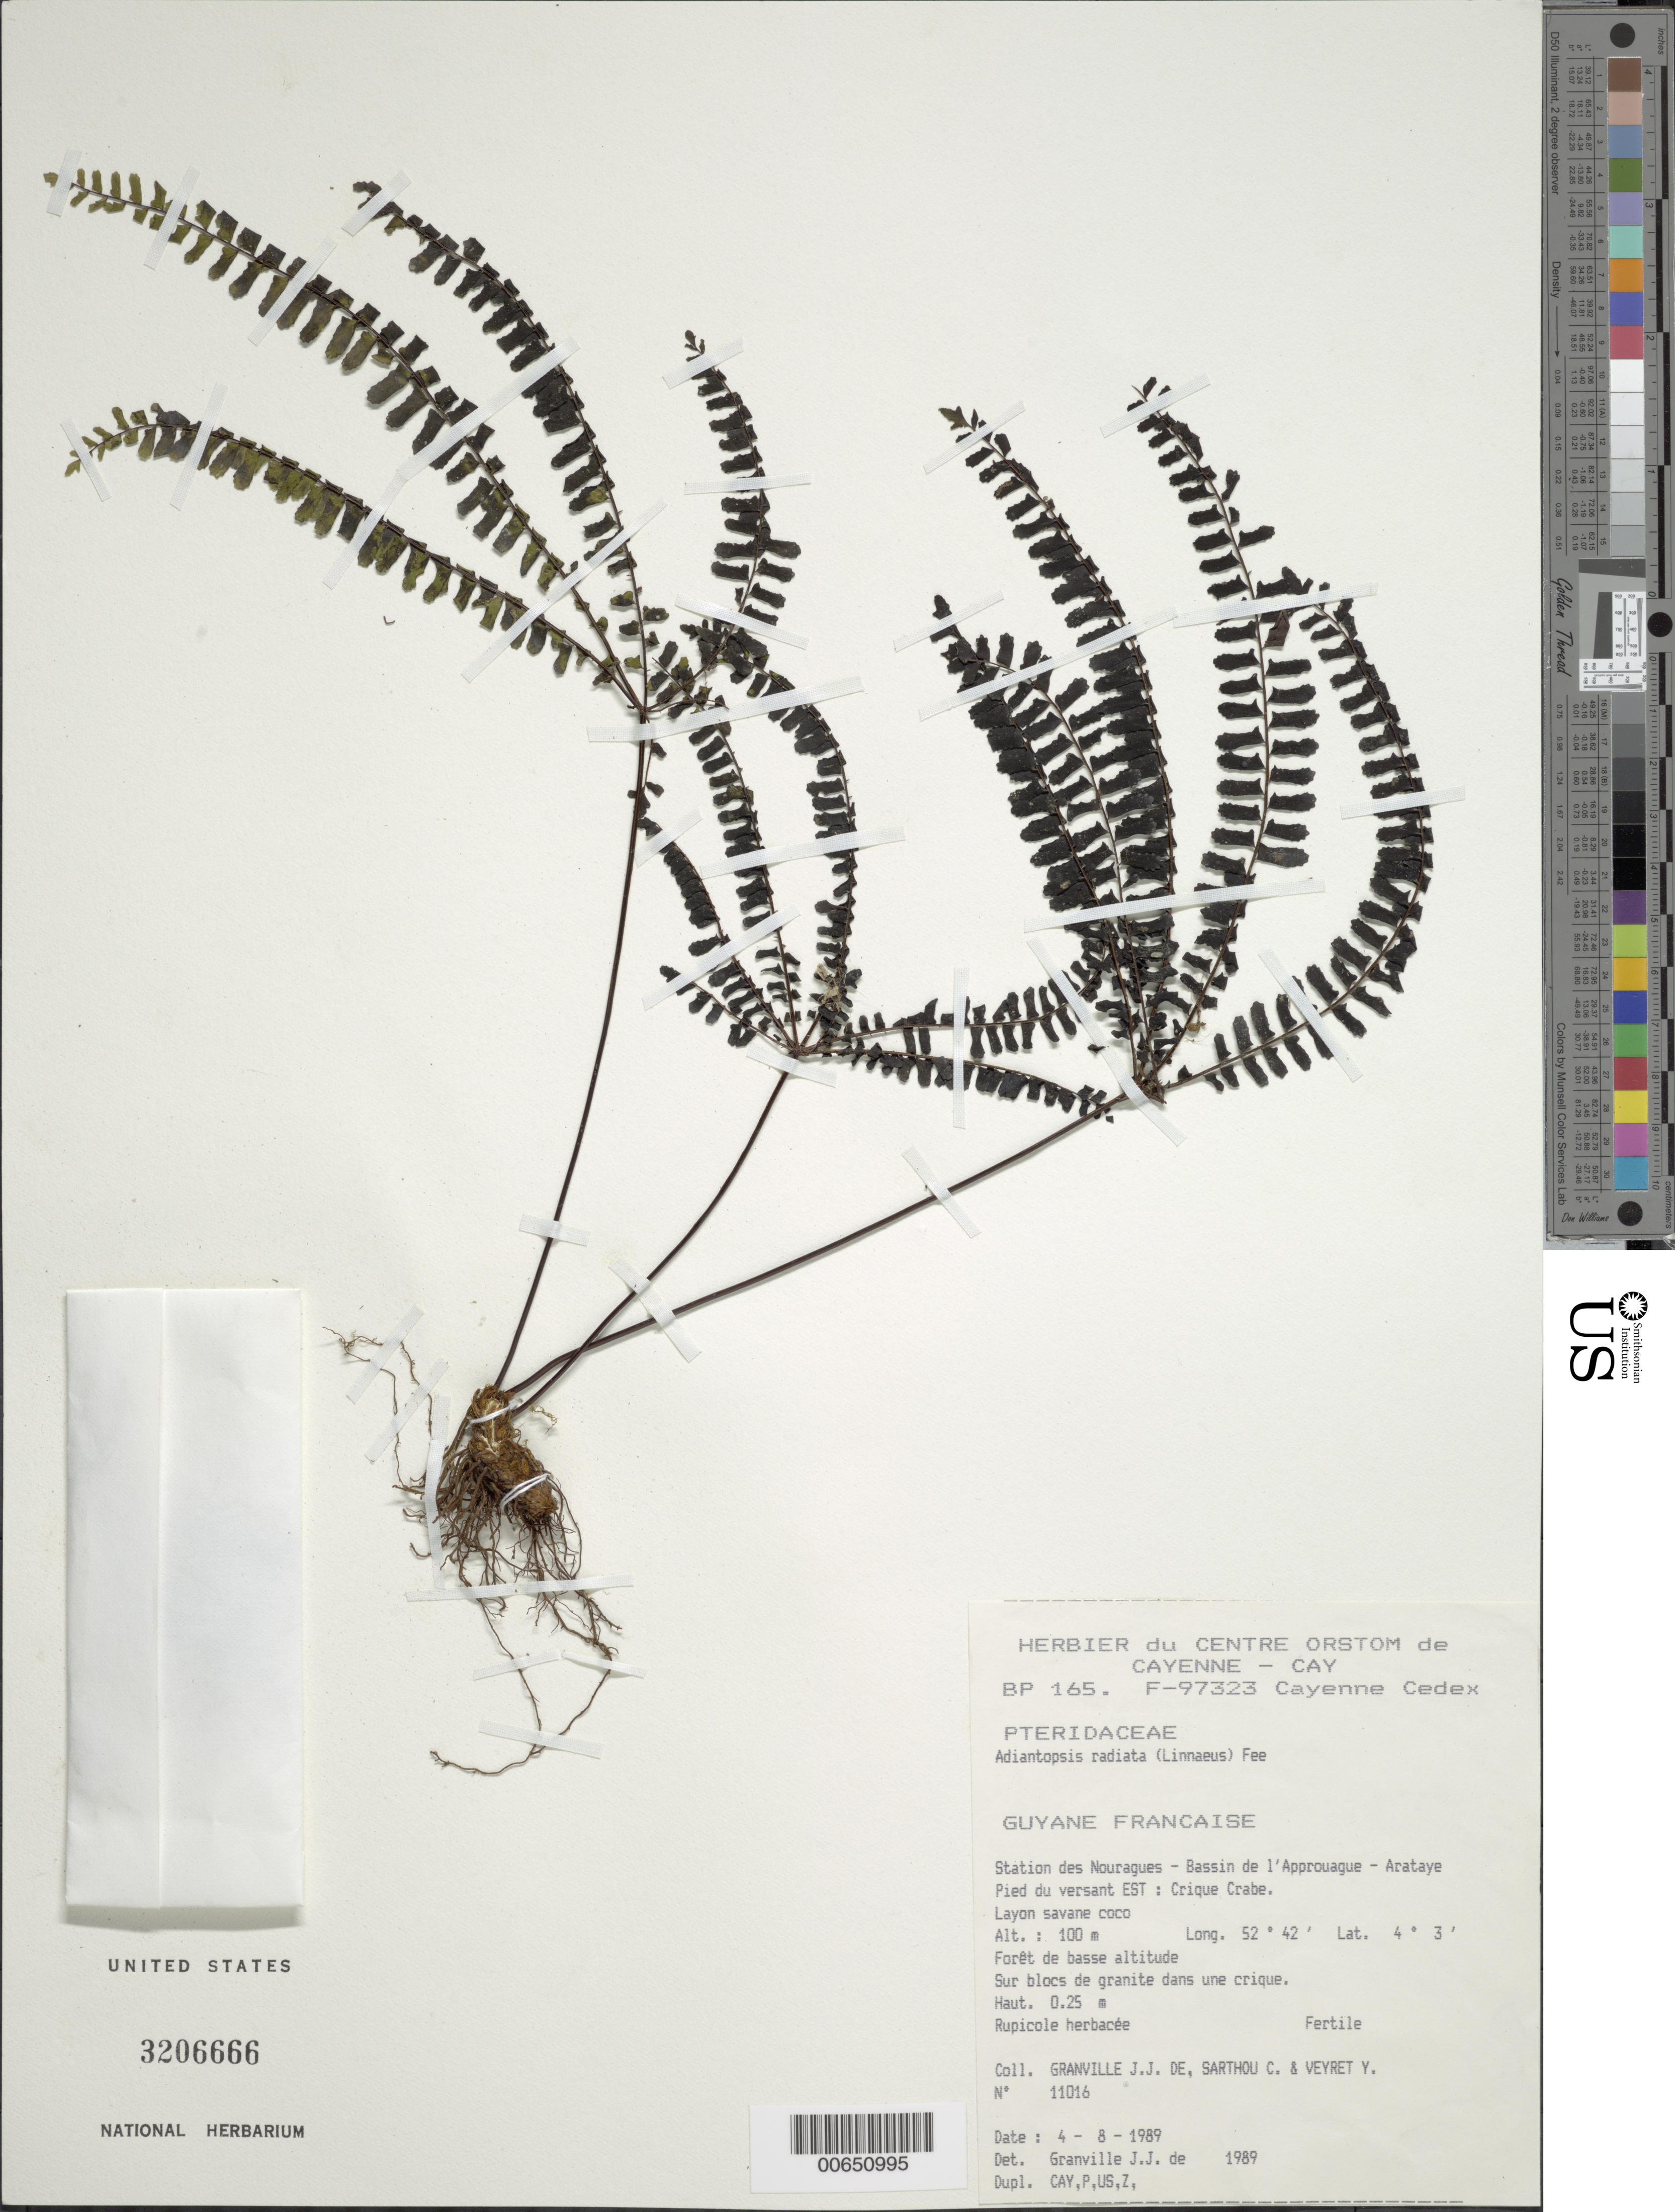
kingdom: Plantae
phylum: Tracheophyta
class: Polypodiopsida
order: Polypodiales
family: Pteridaceae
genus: Adiantopsis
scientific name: Adiantopsis radiata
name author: (L.) Fée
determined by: Granville, J. J. de, (CAY), Institut de Recherche pour le Developpement (IRD) (FRENCH GUIANA)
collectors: J.-J. de Granville, C. Sarthou & Y. Veyret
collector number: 11016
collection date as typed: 4-Aug-89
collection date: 1989-08-04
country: French Guiana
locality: Station des Nouragues, Bassin de l'Approuague, Arataye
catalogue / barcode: US 3206666